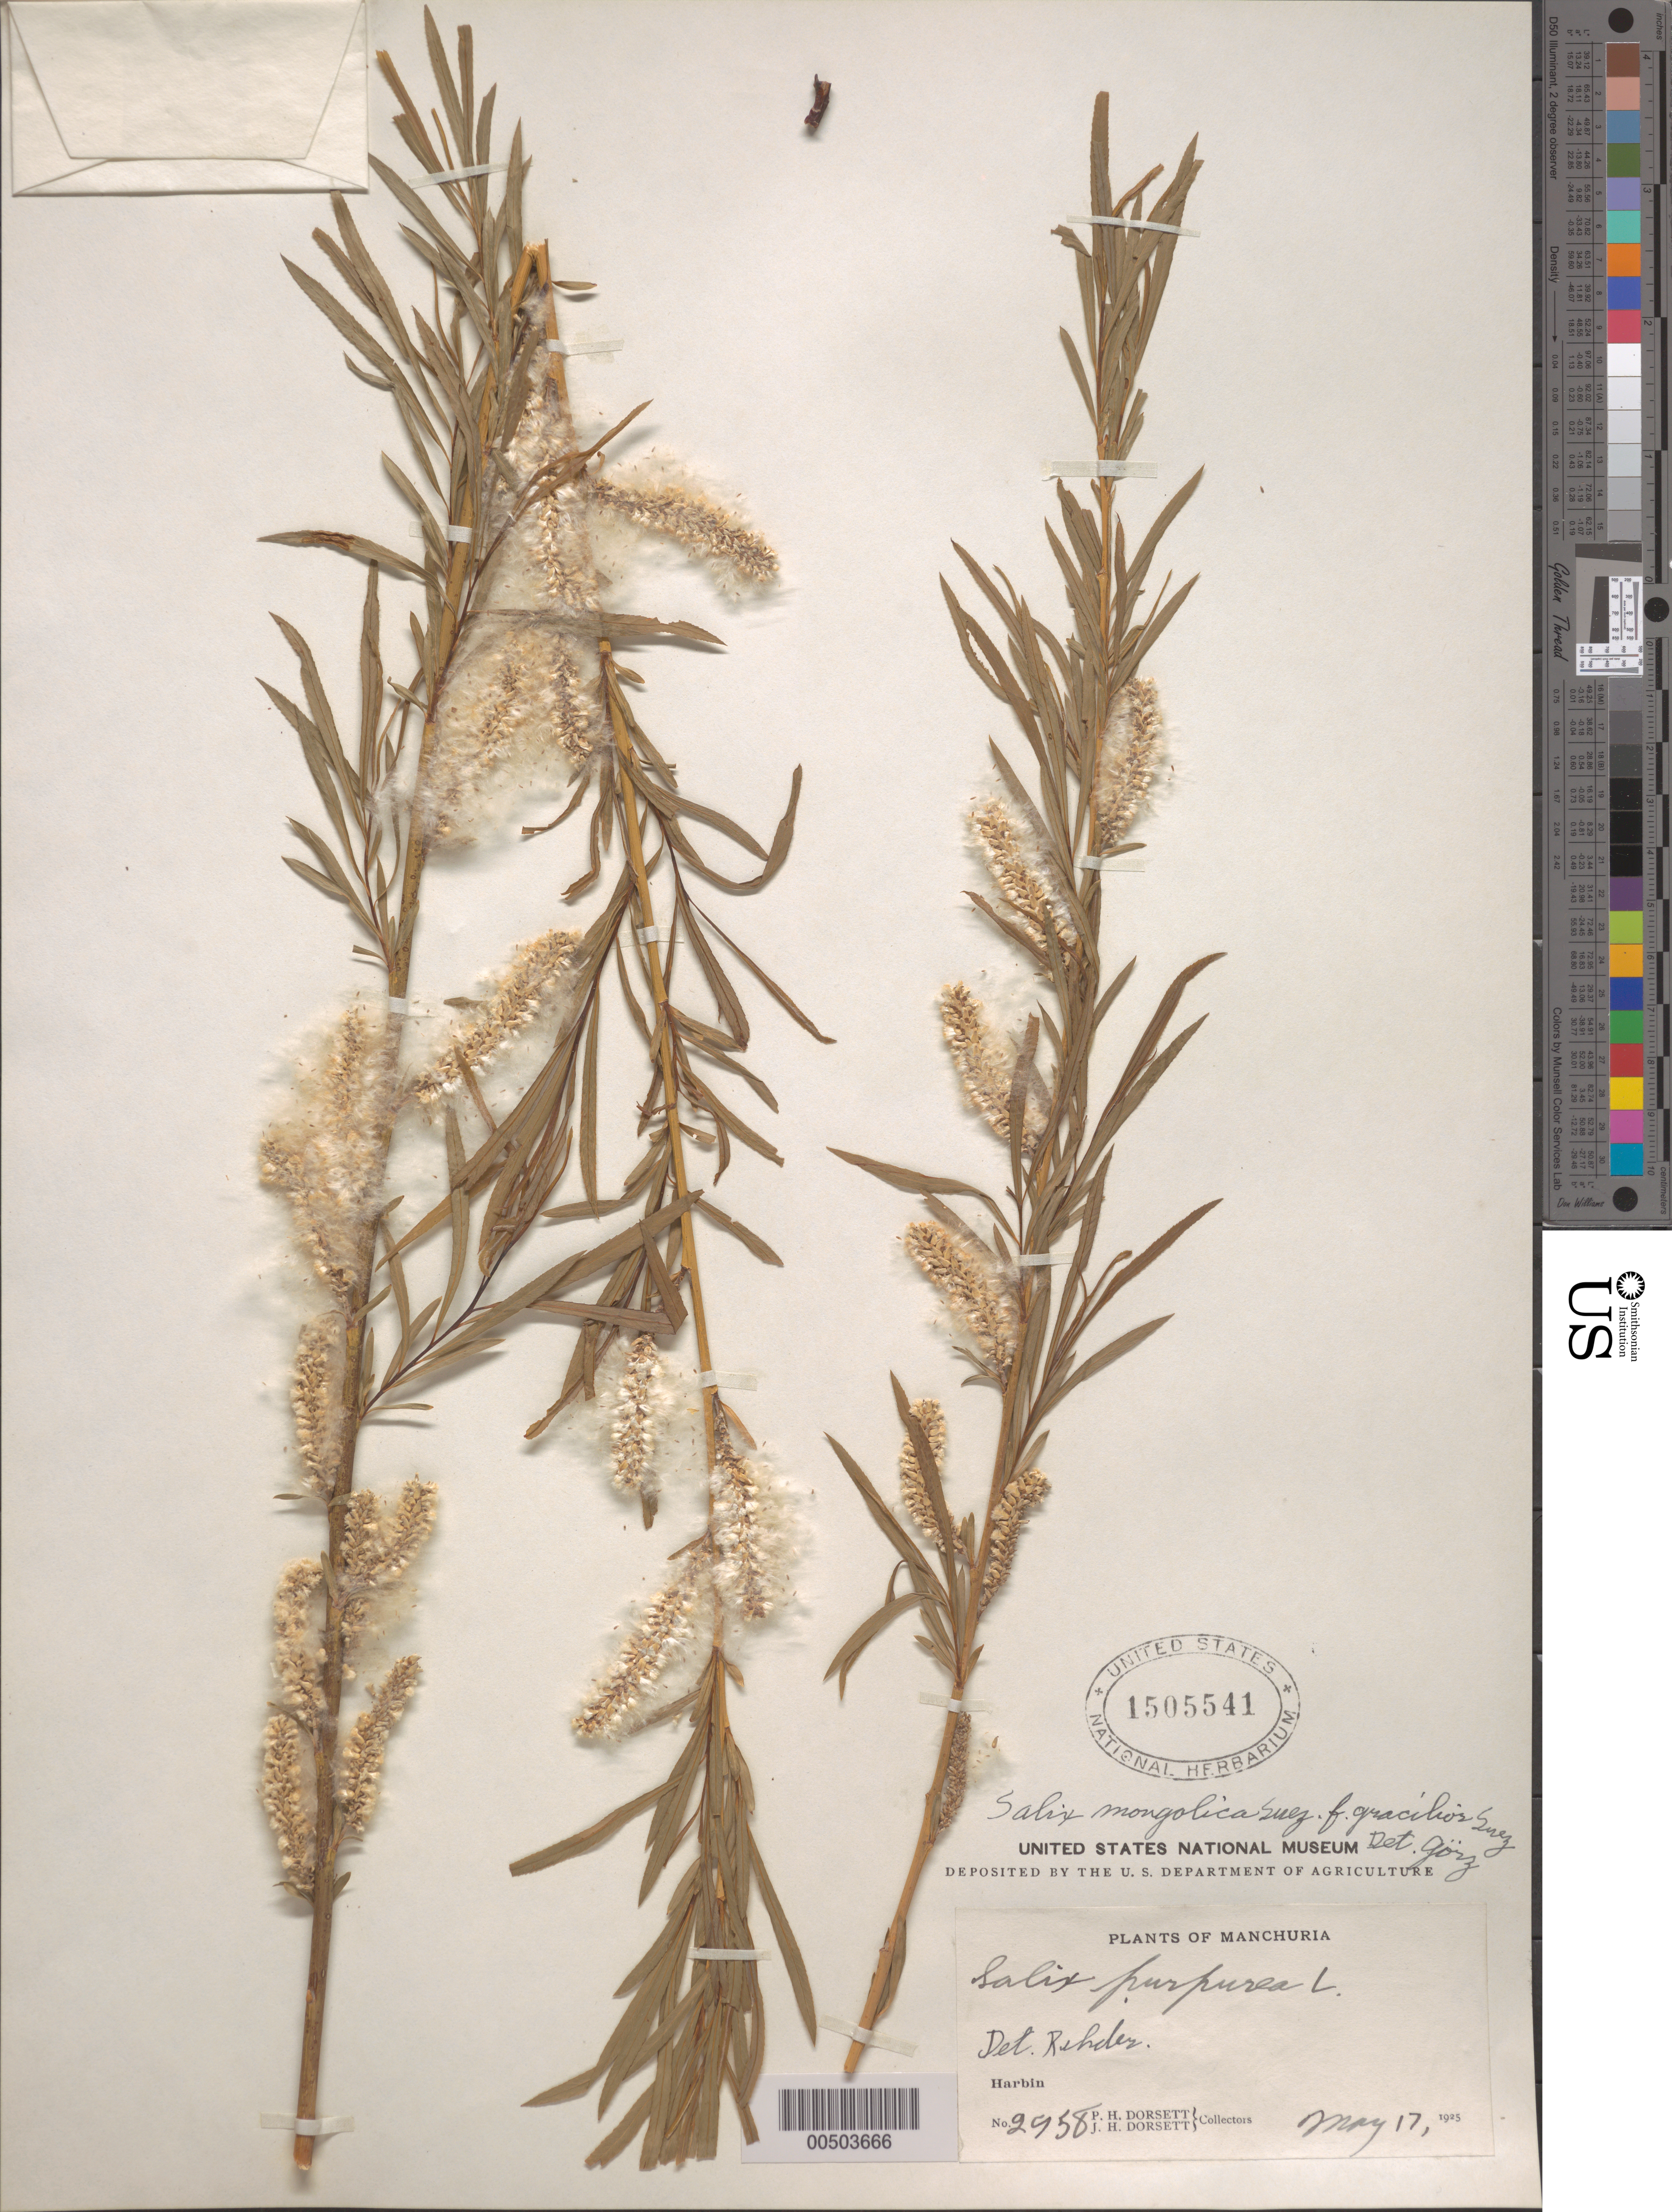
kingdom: Plantae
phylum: Tracheophyta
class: Magnoliopsida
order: Malpighiales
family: Salicaceae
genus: Salix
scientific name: Salix mongolica f. gracilior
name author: Siuzev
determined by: Gorz, R.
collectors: P. H. Dorsett & J. Dorsett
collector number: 2958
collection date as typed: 17 May 1925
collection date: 1925-05-17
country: China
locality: Manchuria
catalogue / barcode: US 1505541